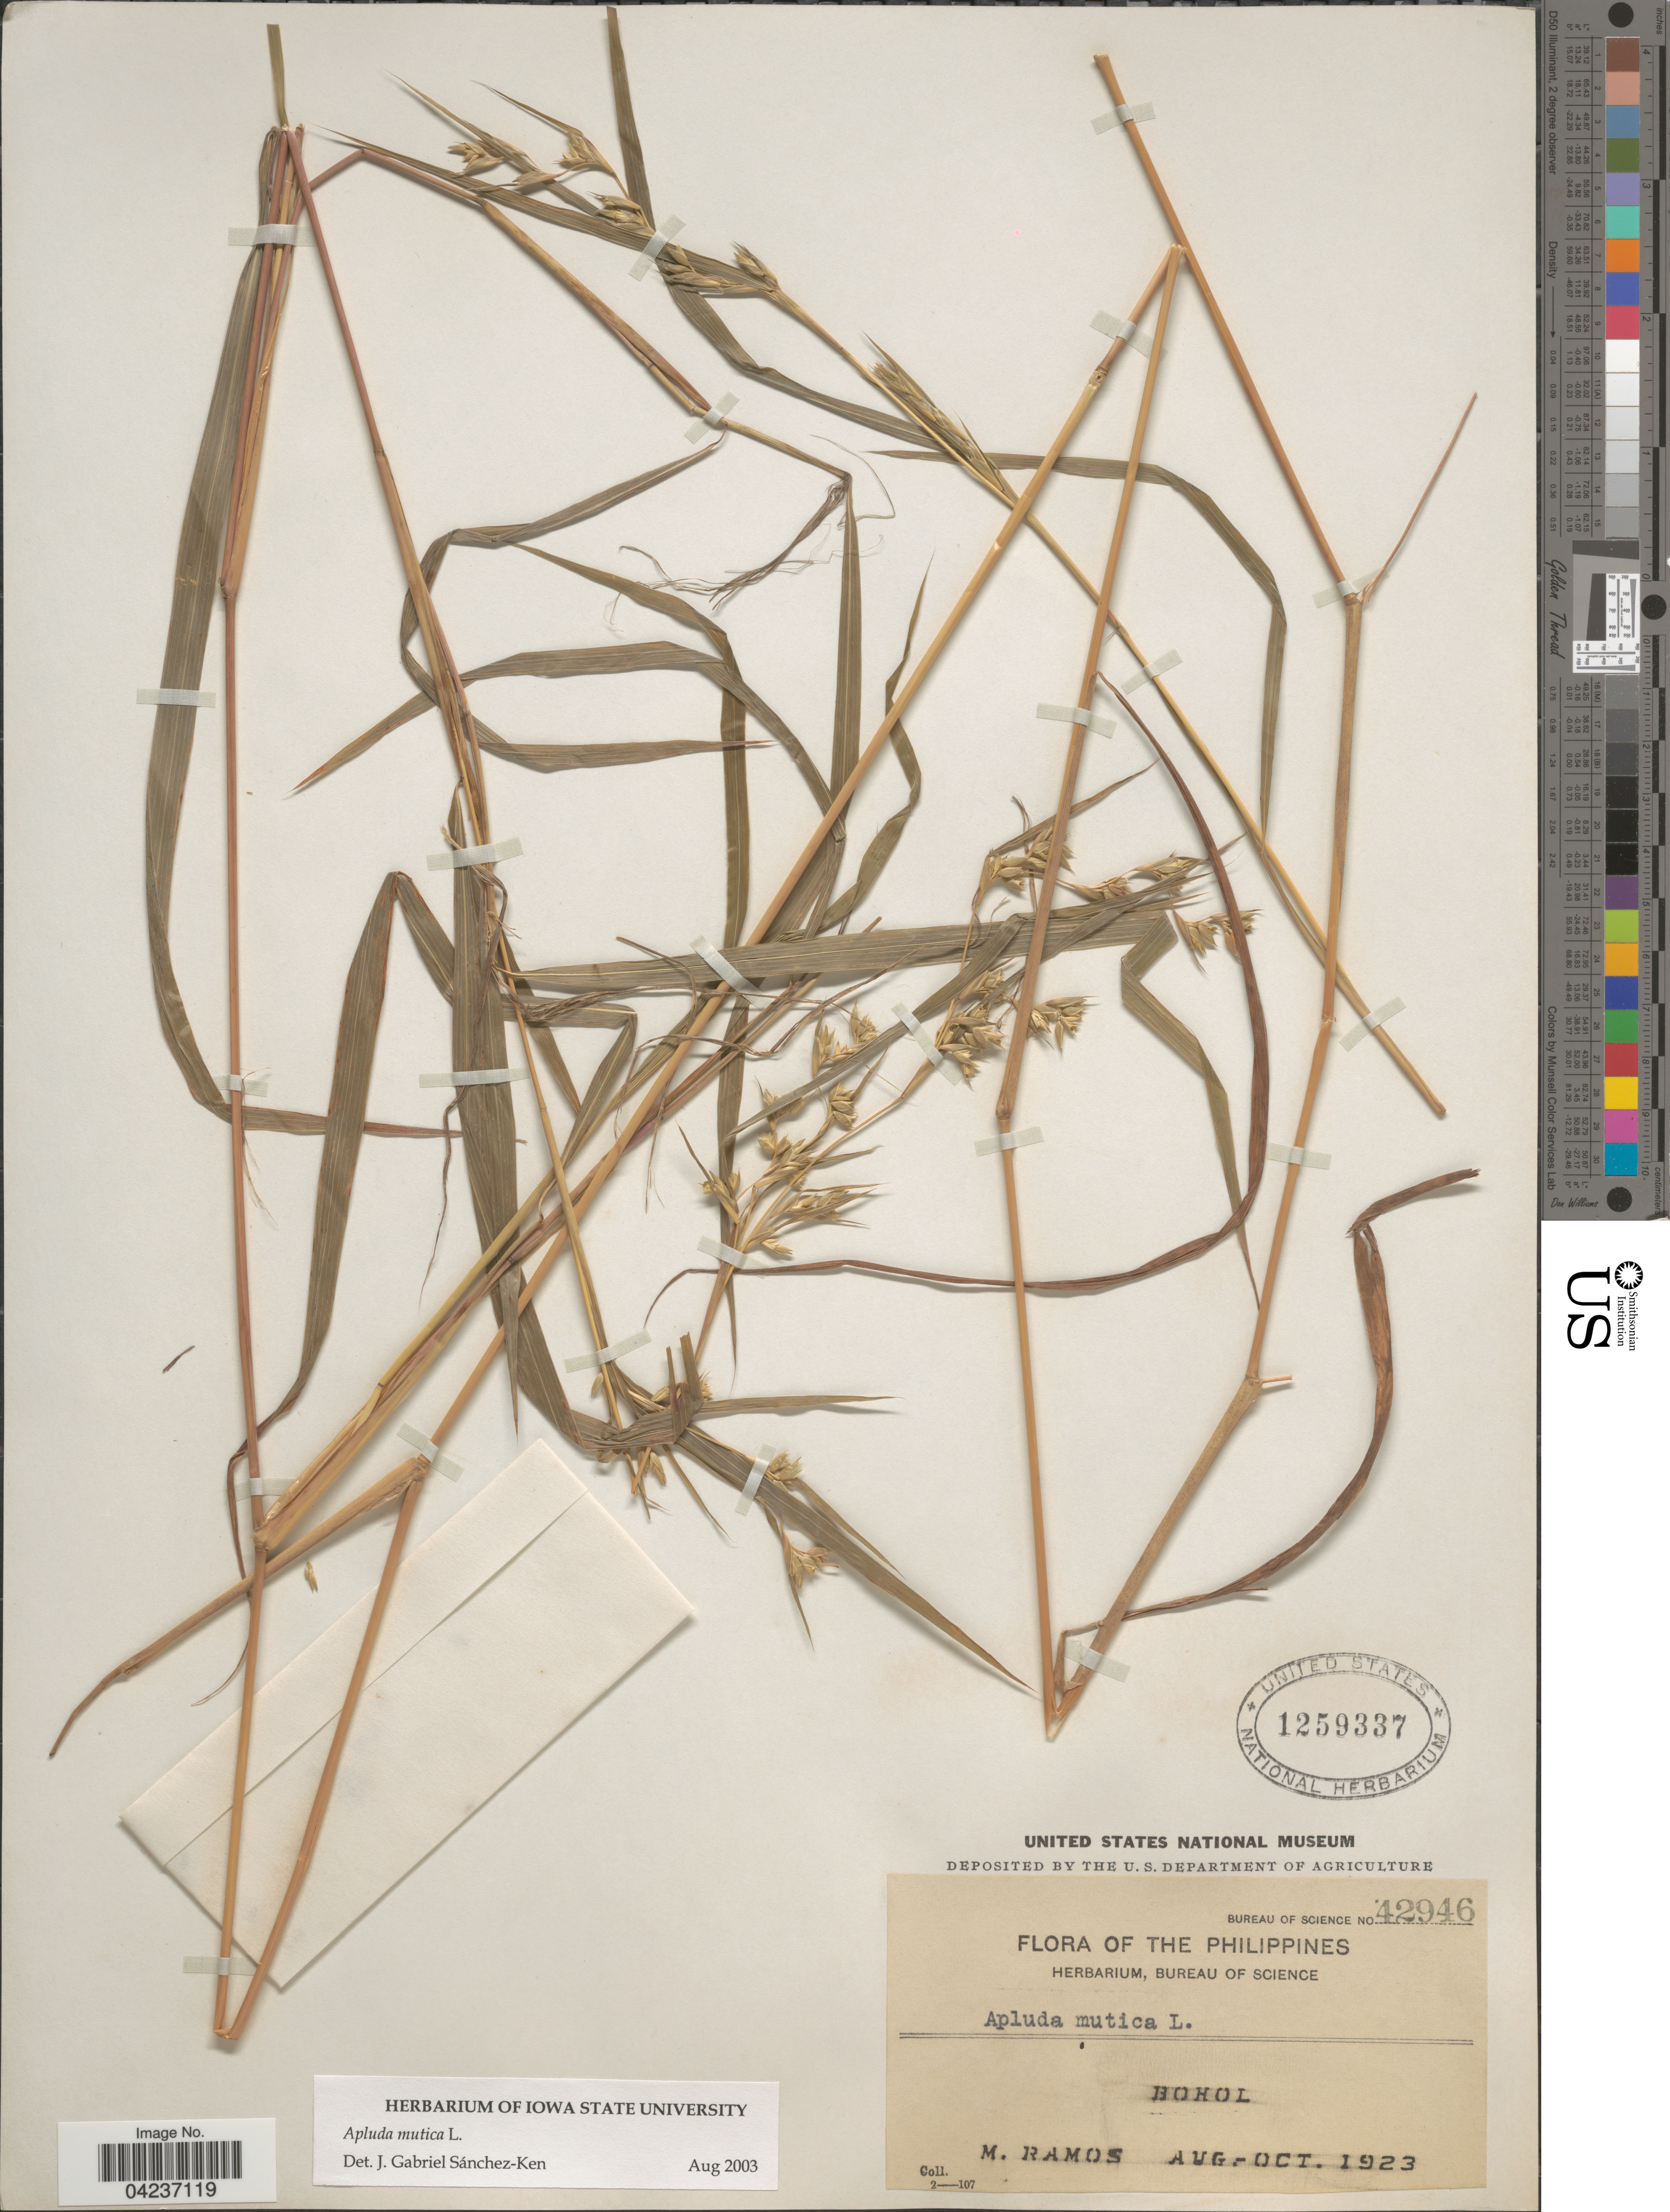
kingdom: Plantae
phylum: Tracheophyta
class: Liliopsida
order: Poales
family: Poaceae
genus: Apluda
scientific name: Apluda mutica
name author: L.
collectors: M. Ramos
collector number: Bureau of Science 42946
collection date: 1923-08/1923-10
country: Philippines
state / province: Central Visayas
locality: Bohol.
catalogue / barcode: US 1259337